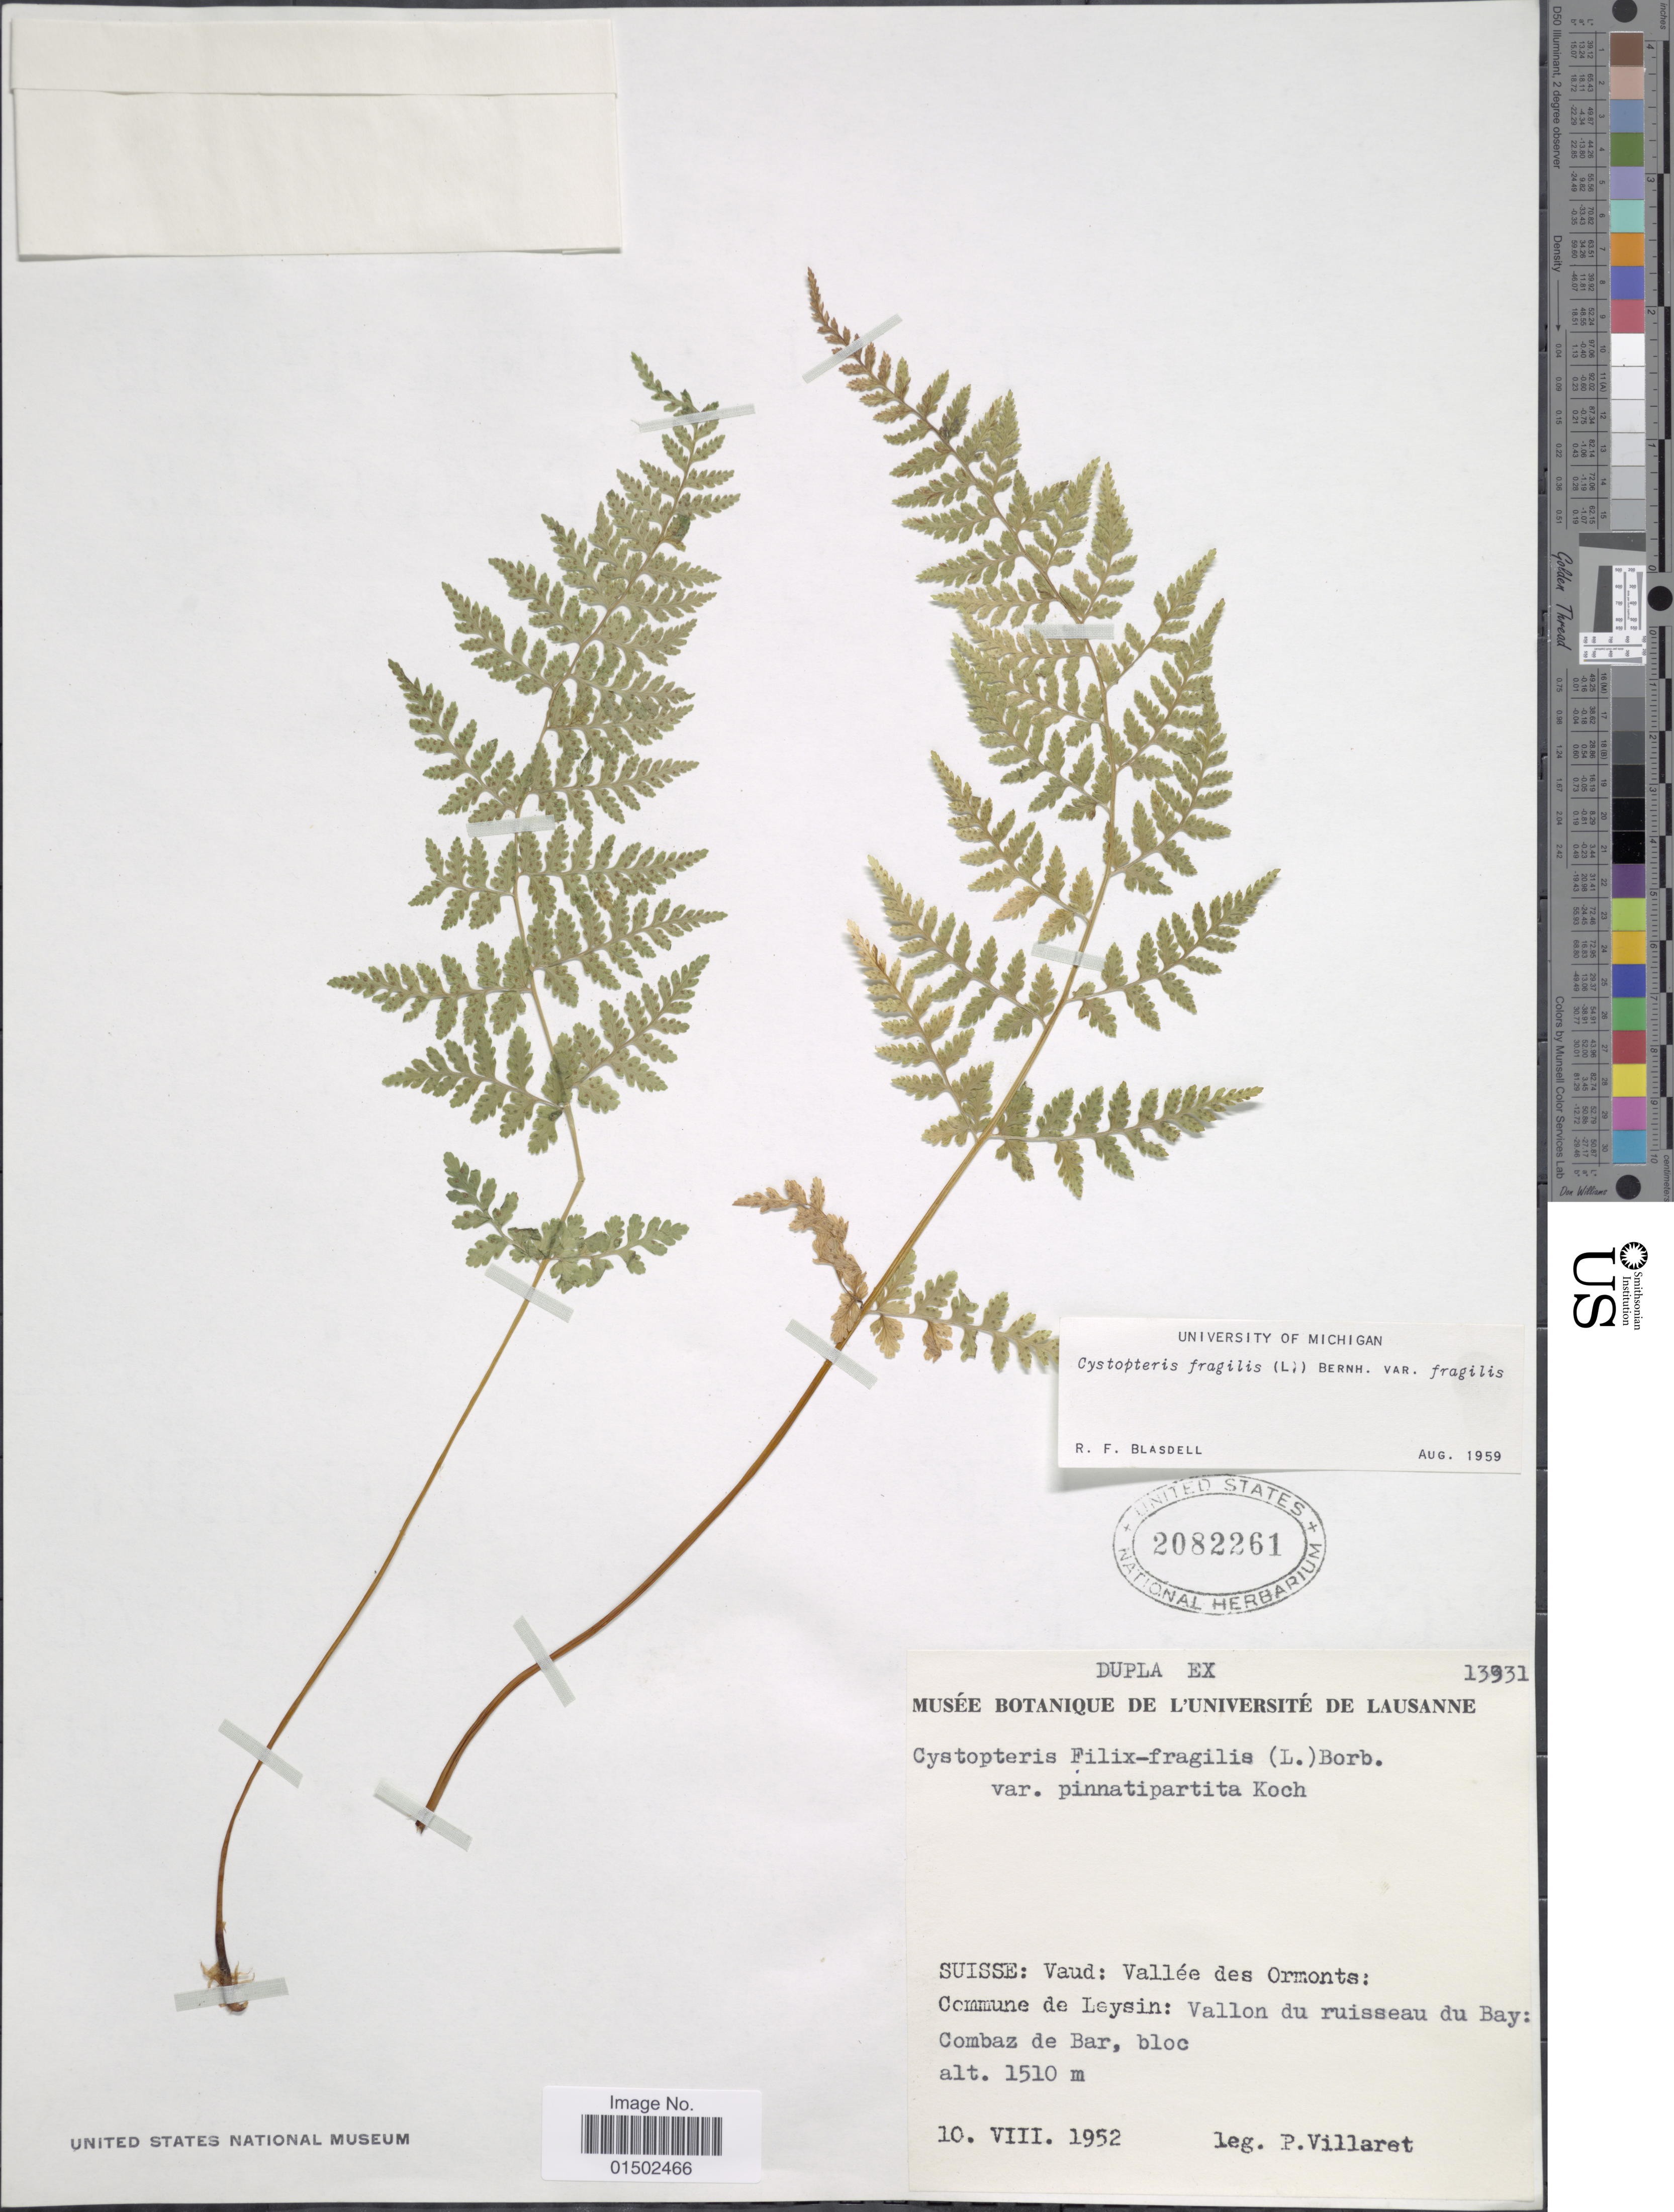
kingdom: Plantae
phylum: Tracheophyta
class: Polypodiopsida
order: Polypodiales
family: Cystopteridaceae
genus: Cystopteris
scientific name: Cystopteris fragilis var. fragilis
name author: (L.) Bernh.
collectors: P. Villaret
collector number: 13931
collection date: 1952-08-10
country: Switzerland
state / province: Vaud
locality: Suisses: Vaud: Vallee des Osmonts: Commune de Leysin:Vallon du ruisseau du Bay: Combaz de Bar, bloc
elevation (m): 1510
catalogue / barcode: US 2082261